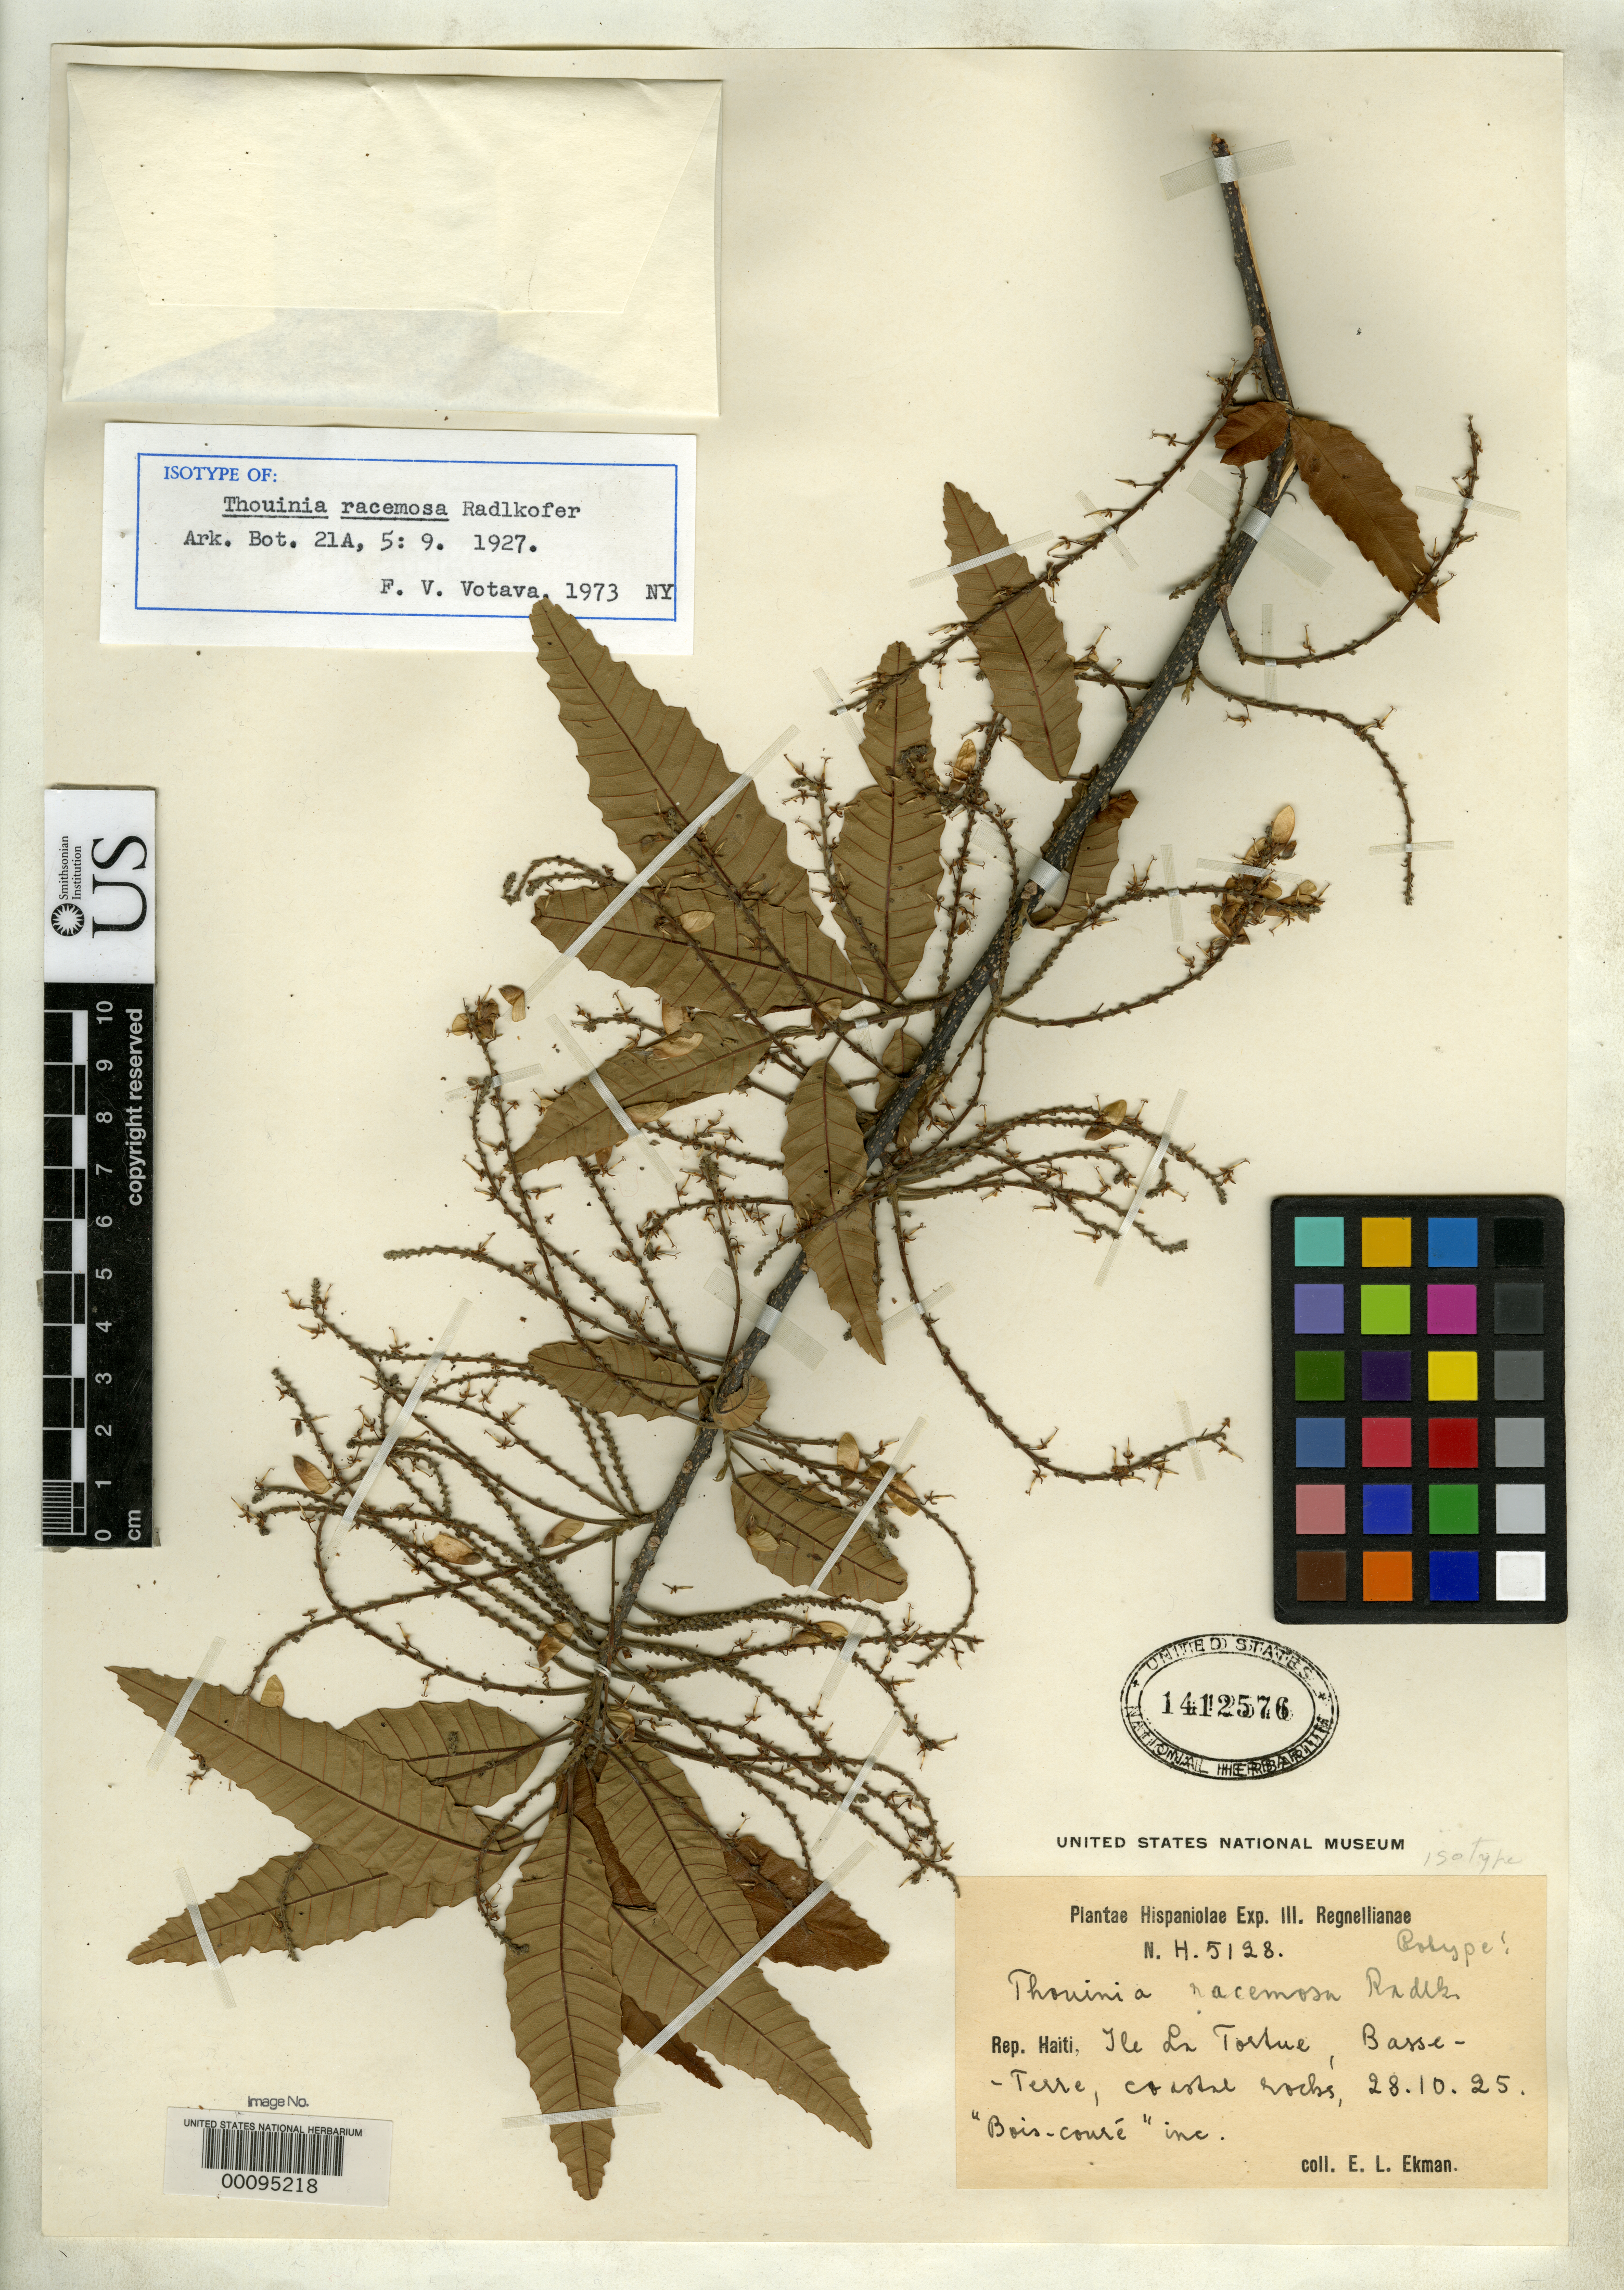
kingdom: Plantae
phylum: Tracheophyta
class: Magnoliopsida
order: Sapindales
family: Sapindaceae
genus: Thouinia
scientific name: Thouinia racemosa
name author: Radlk.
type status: Isotype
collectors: E. L. Ekman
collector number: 5128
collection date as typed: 28 Oct 1925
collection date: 1925-10-28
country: Haiti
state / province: Nord-Ouest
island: Tortuga Island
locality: "Ile de La Tortue, Basse-Terre".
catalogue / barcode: US 1412576